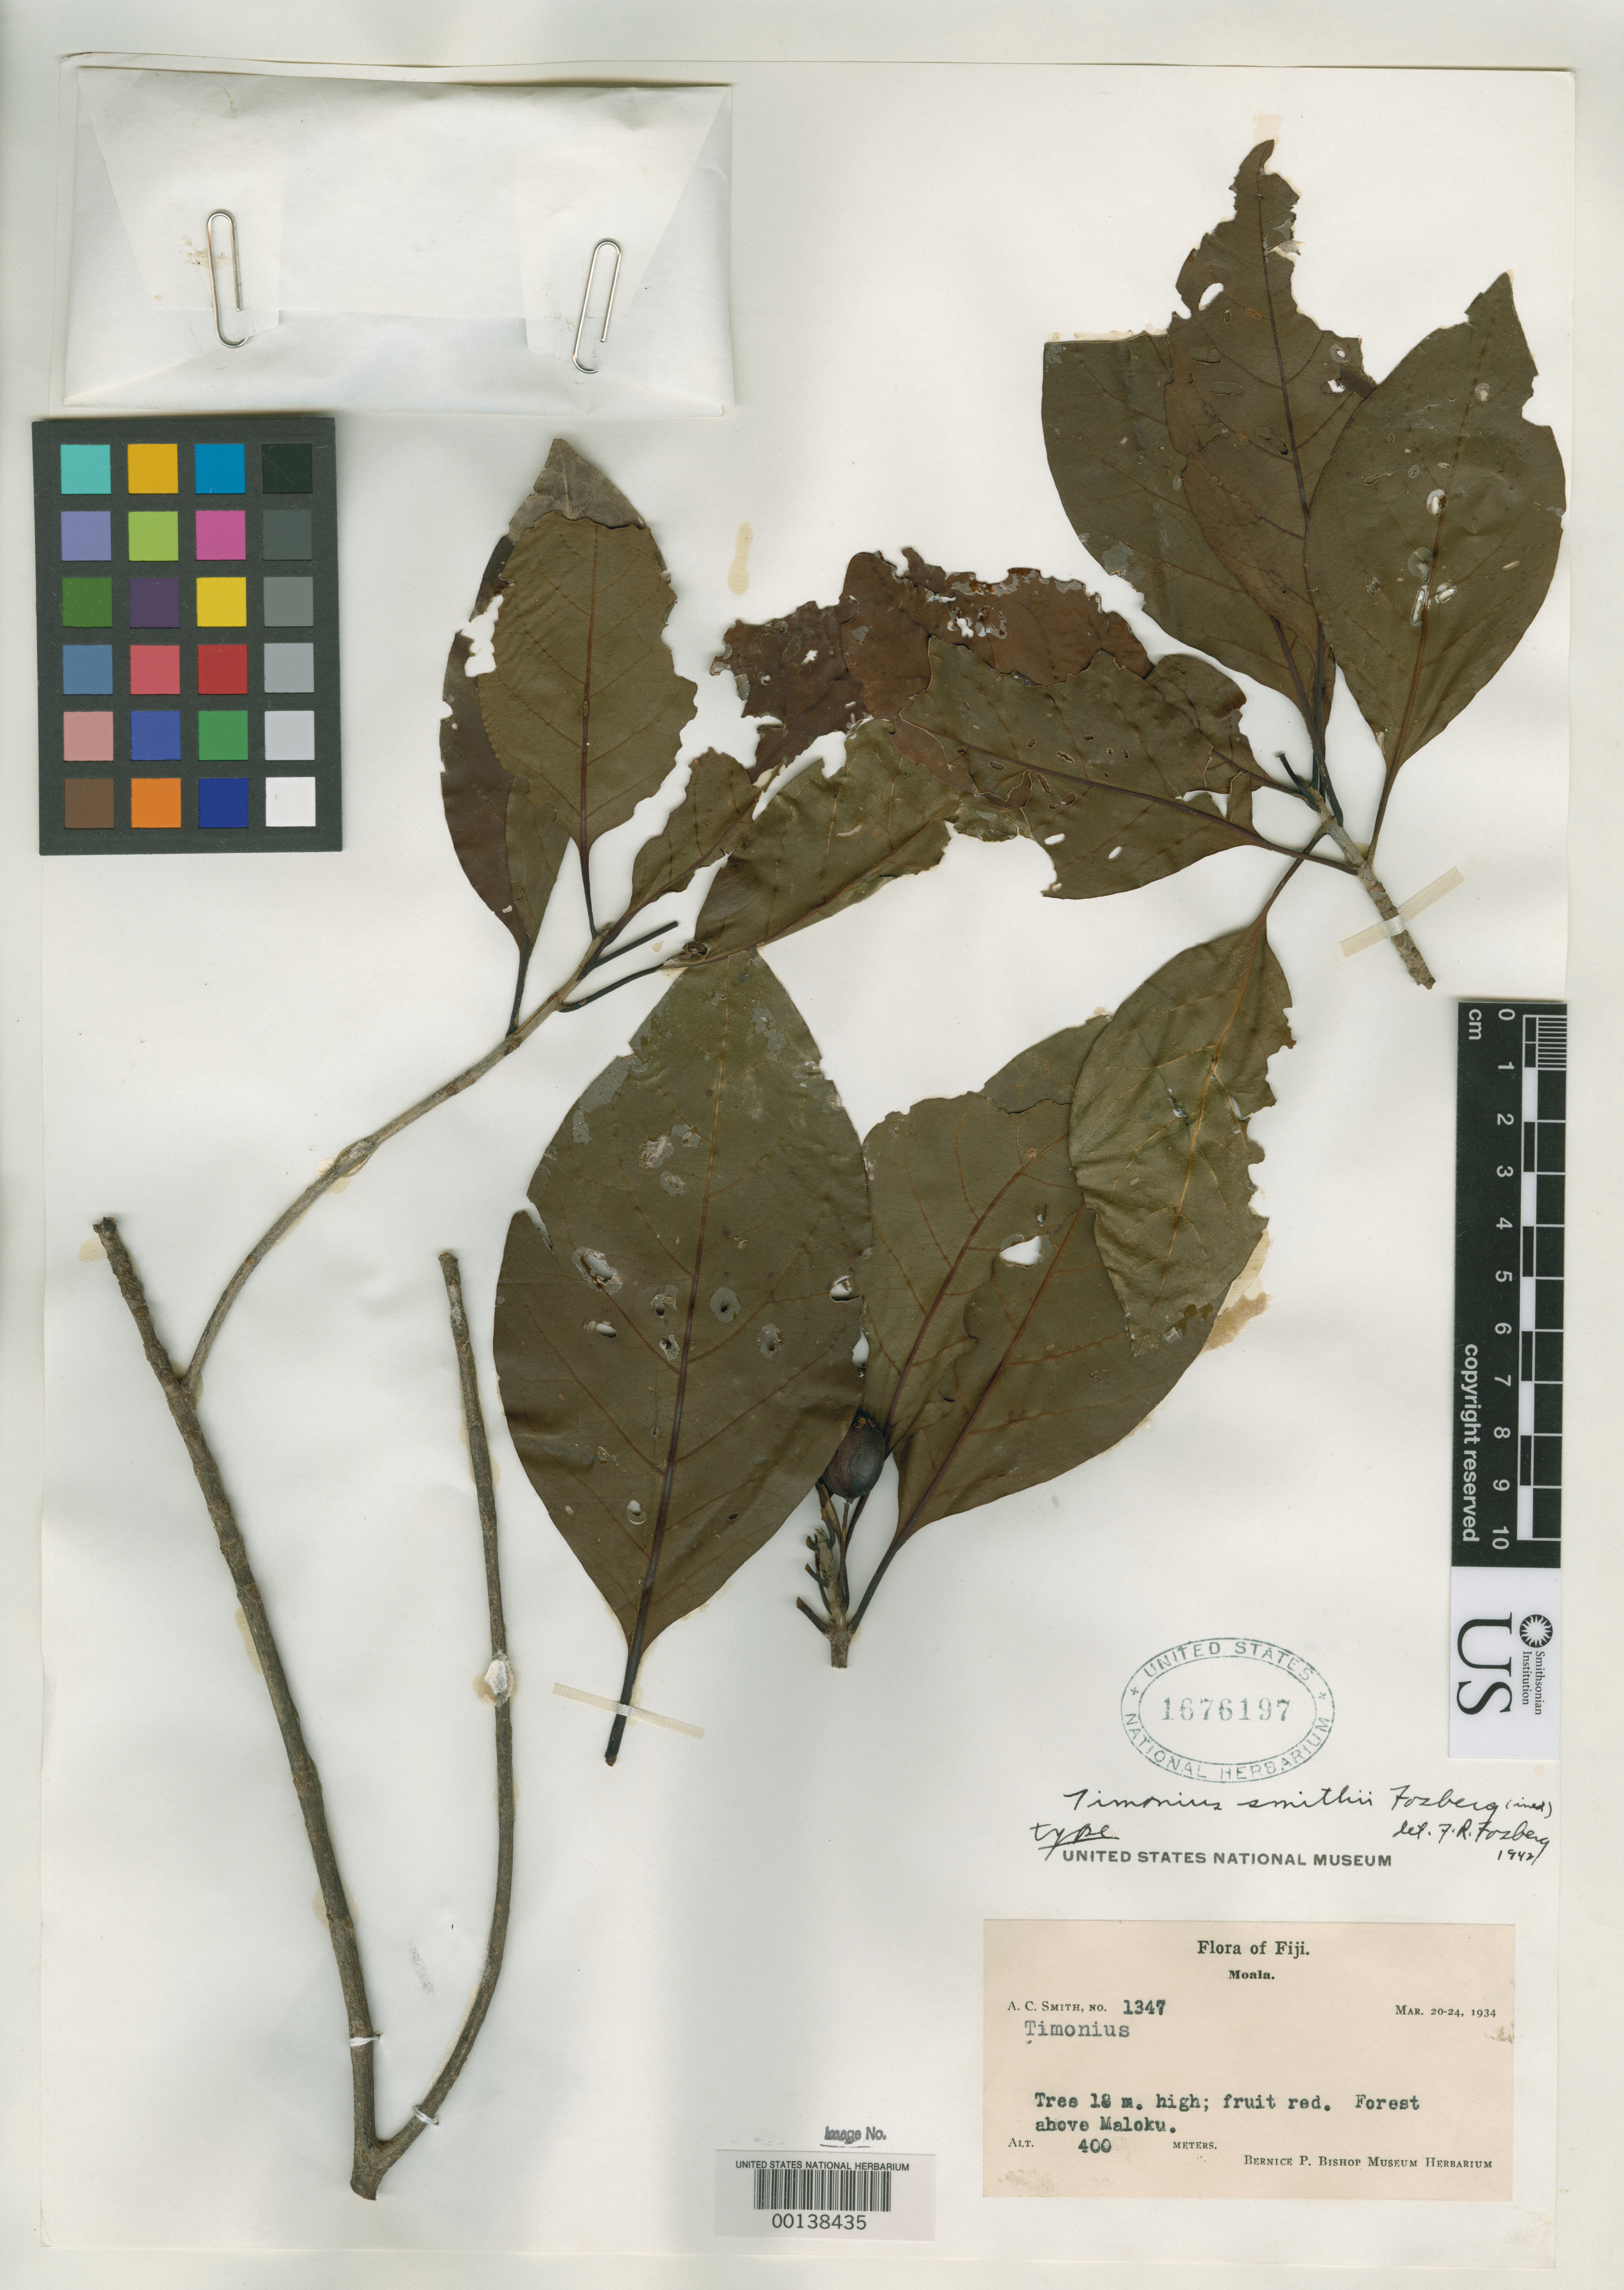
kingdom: Plantae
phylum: Tracheophyta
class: Magnoliopsida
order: Gentianales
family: Rubiaceae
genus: Timonius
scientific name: Timonius smithii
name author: Fosberg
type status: Holotype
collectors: A. C. Smith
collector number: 1347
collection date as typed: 22 Mar 1934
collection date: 1934-03-22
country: Fiji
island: Moala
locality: Above Maloku.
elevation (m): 400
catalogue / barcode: US 1676197